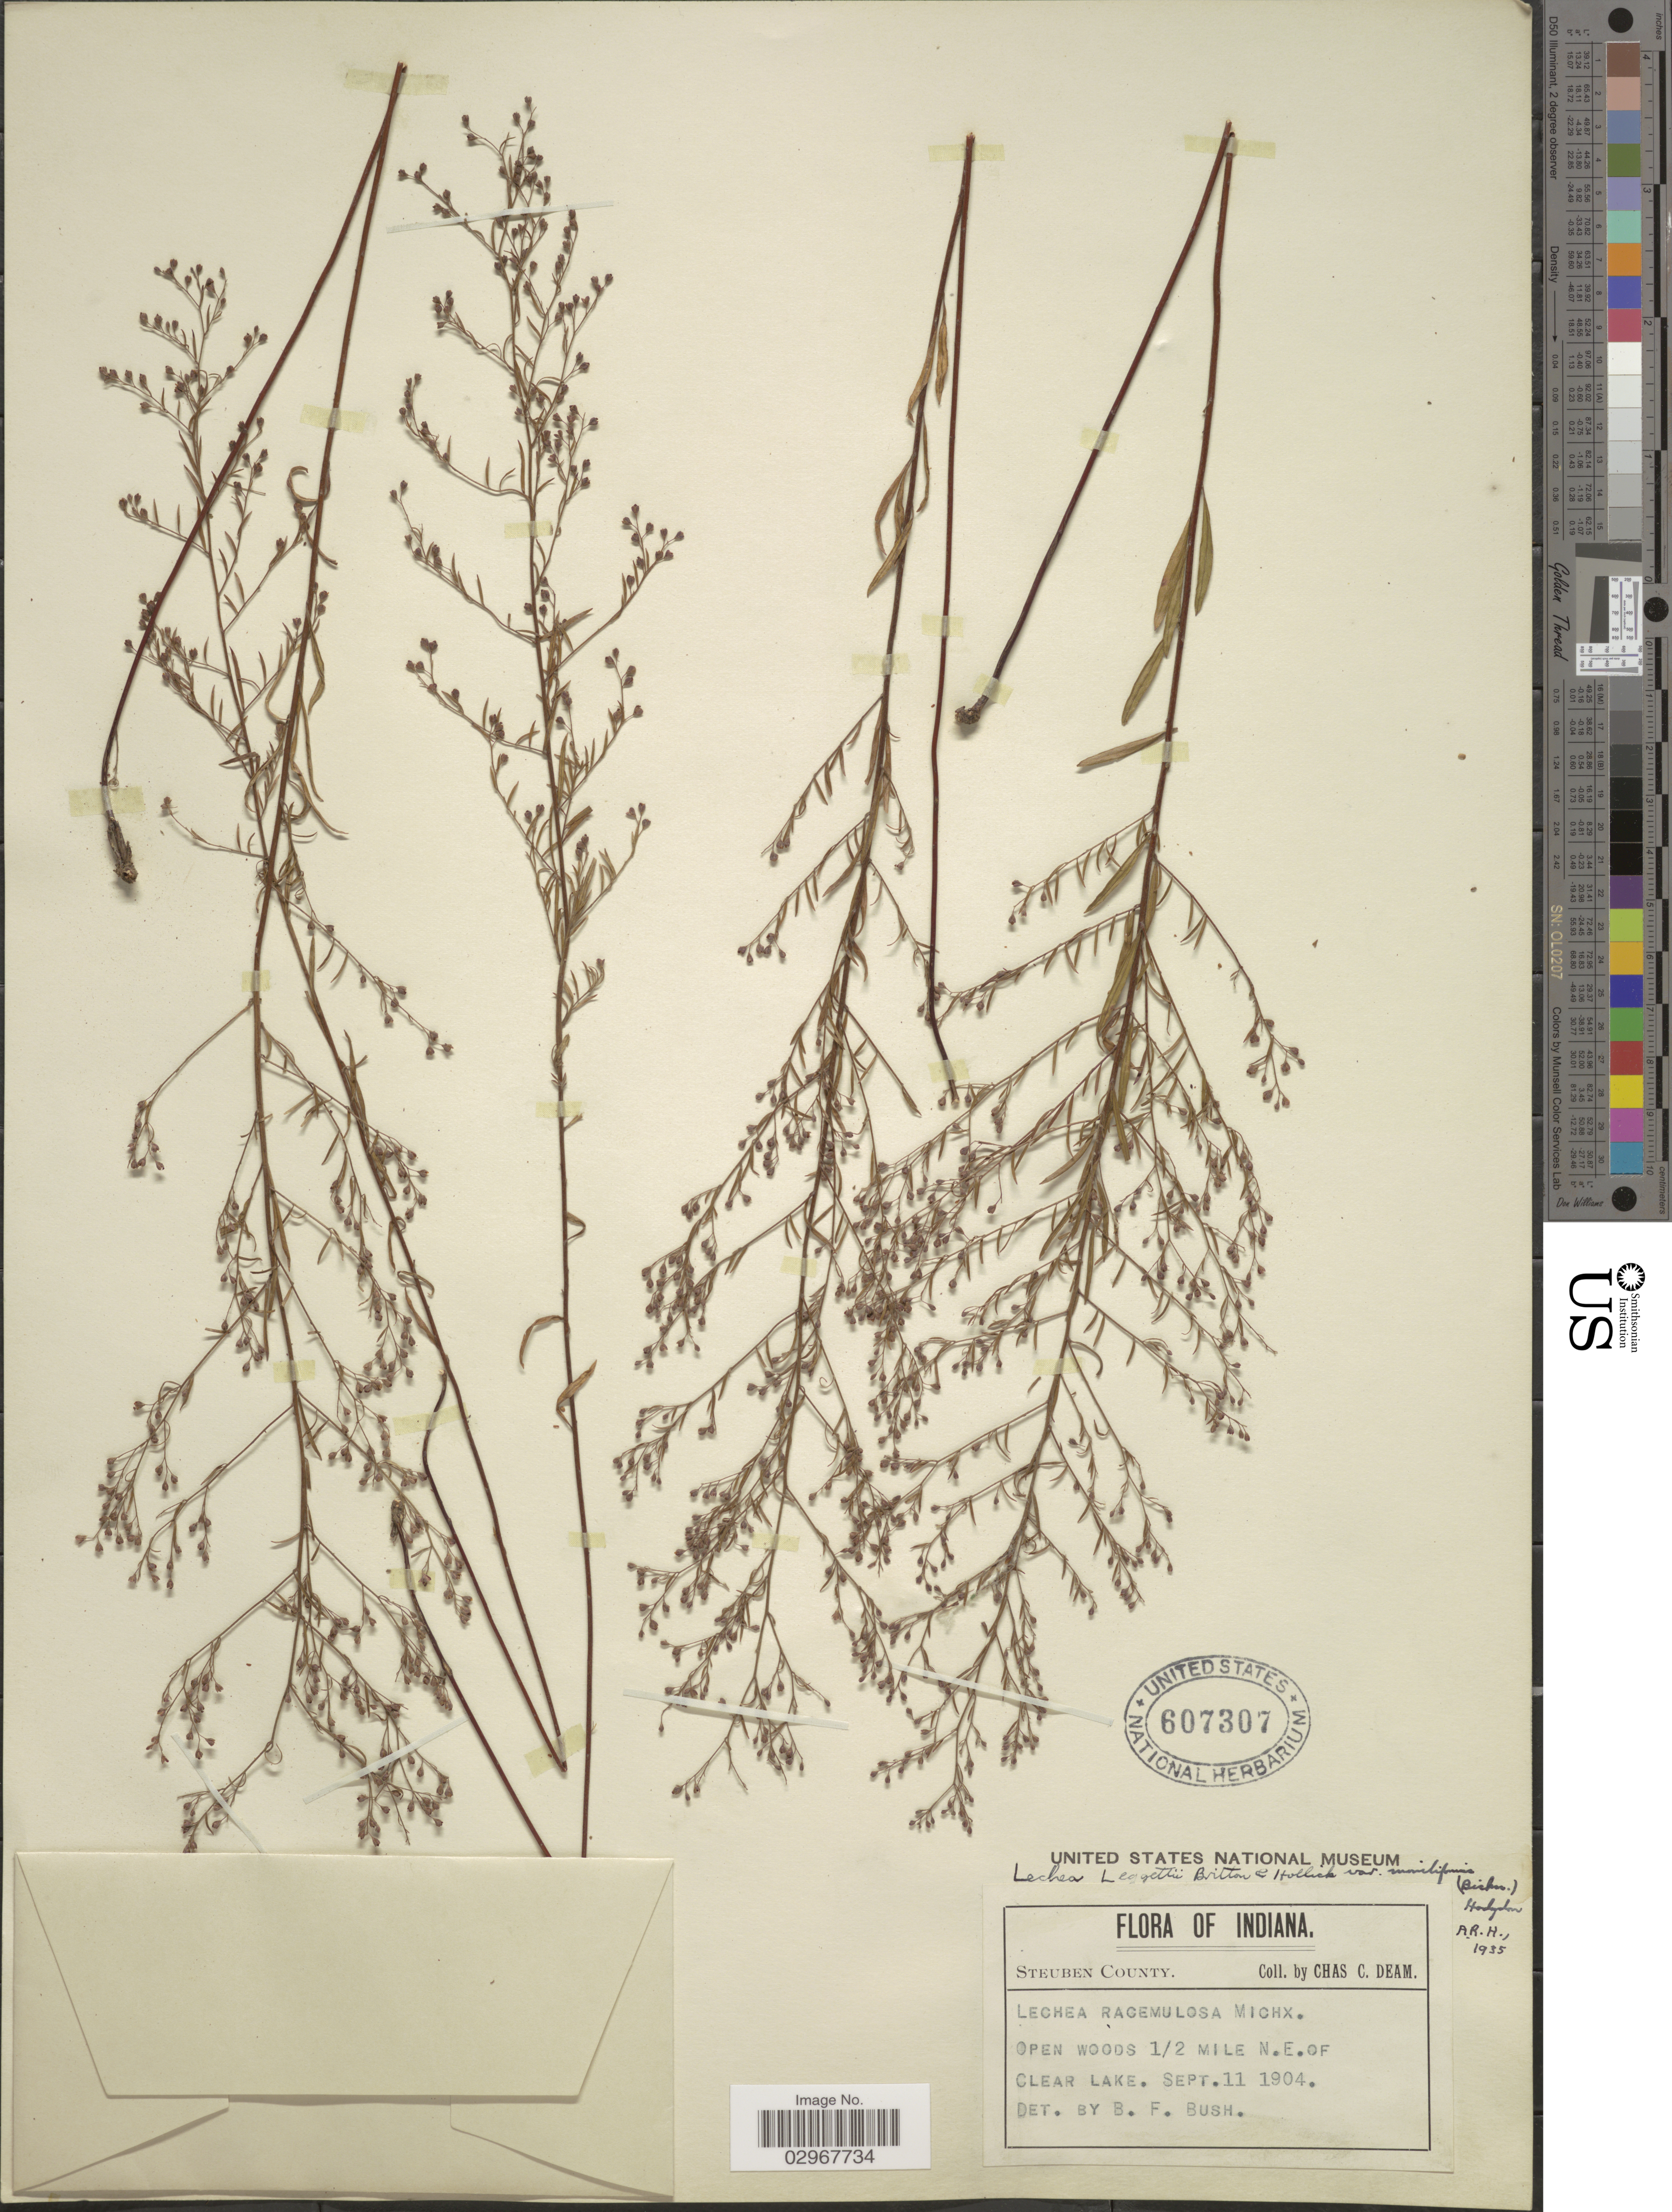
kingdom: Plantae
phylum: Tracheophyta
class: Magnoliopsida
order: Malvales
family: Cistaceae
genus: Lechea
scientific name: Lechea leggettii var. moniliformis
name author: (E.P. Bicknell) Hodgdon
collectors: C. C. Deam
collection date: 1904-09-11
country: United States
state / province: Indiana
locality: Steuben County. Open woods 1/2 mile N.E. of Clear Lake.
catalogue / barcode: US 607307